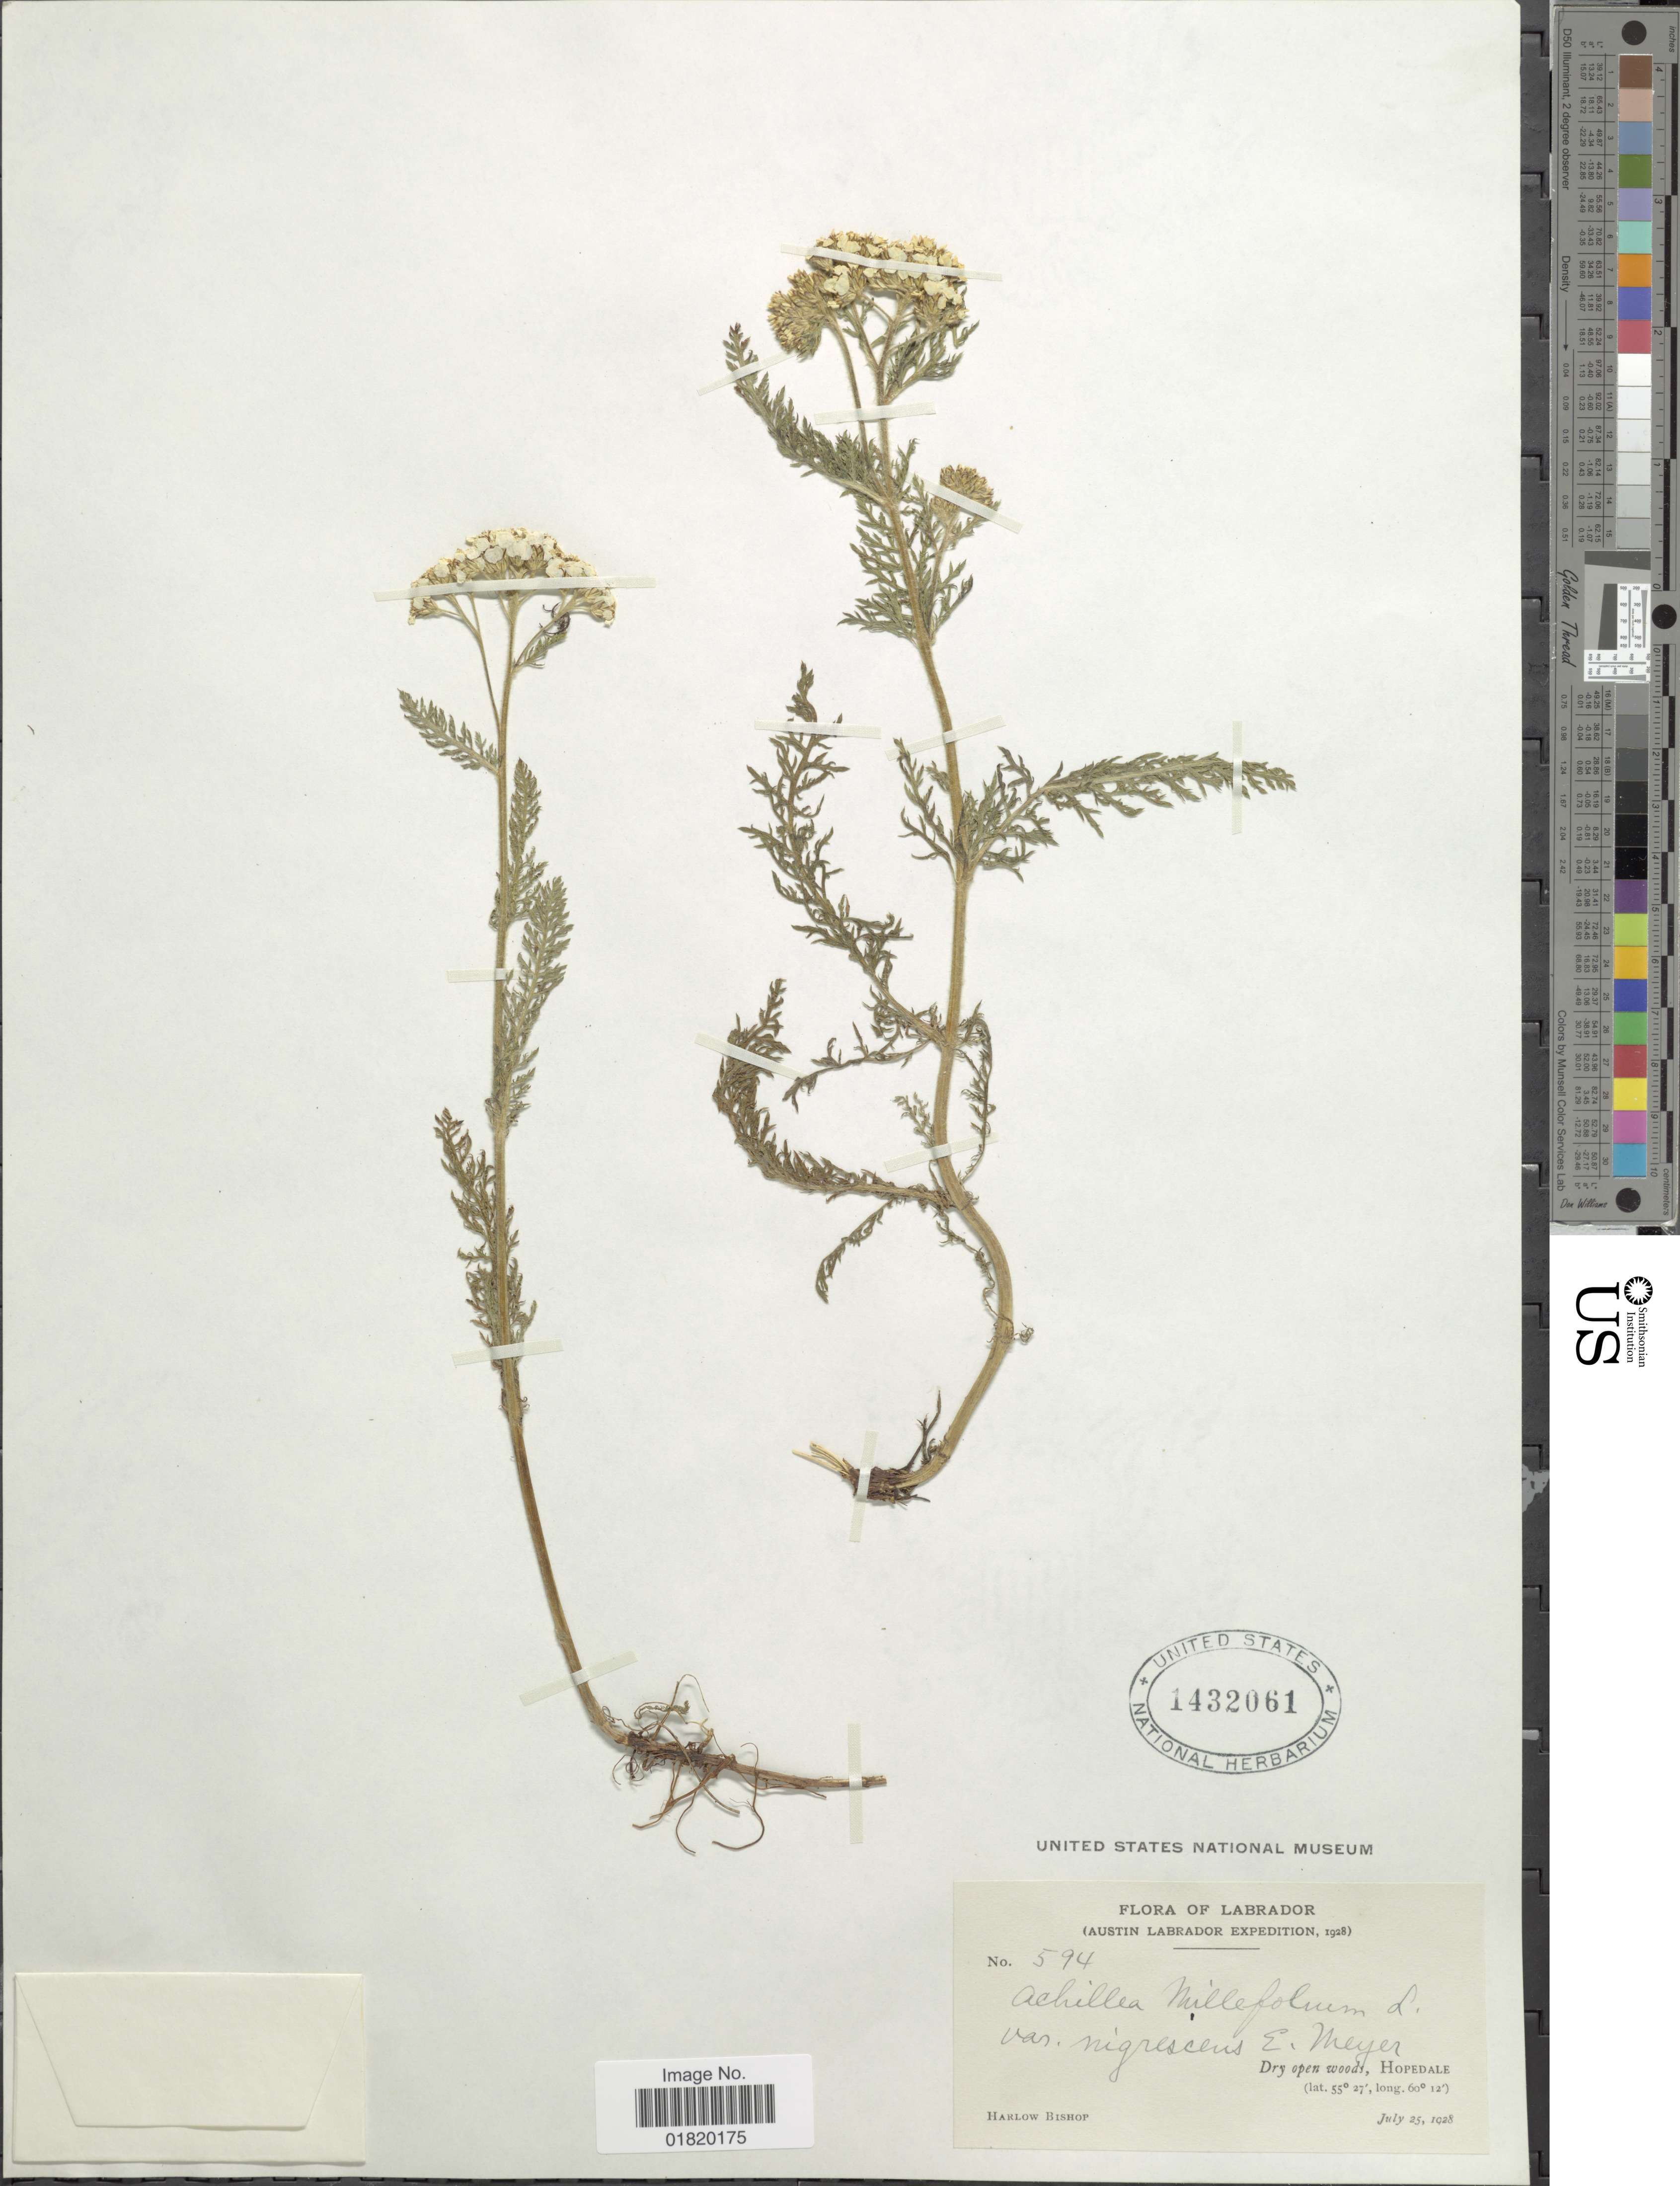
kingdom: Plantae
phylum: Tracheophyta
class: Magnoliopsida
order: Asterales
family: Asteraceae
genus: Achillea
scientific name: Achillea millefolium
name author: L.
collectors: H. Bishop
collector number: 594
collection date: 1928-07-25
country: Canada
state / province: Newfoundland and Labrador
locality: Labrador. (Austin Labrador) Hopedale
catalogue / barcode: US 1432061